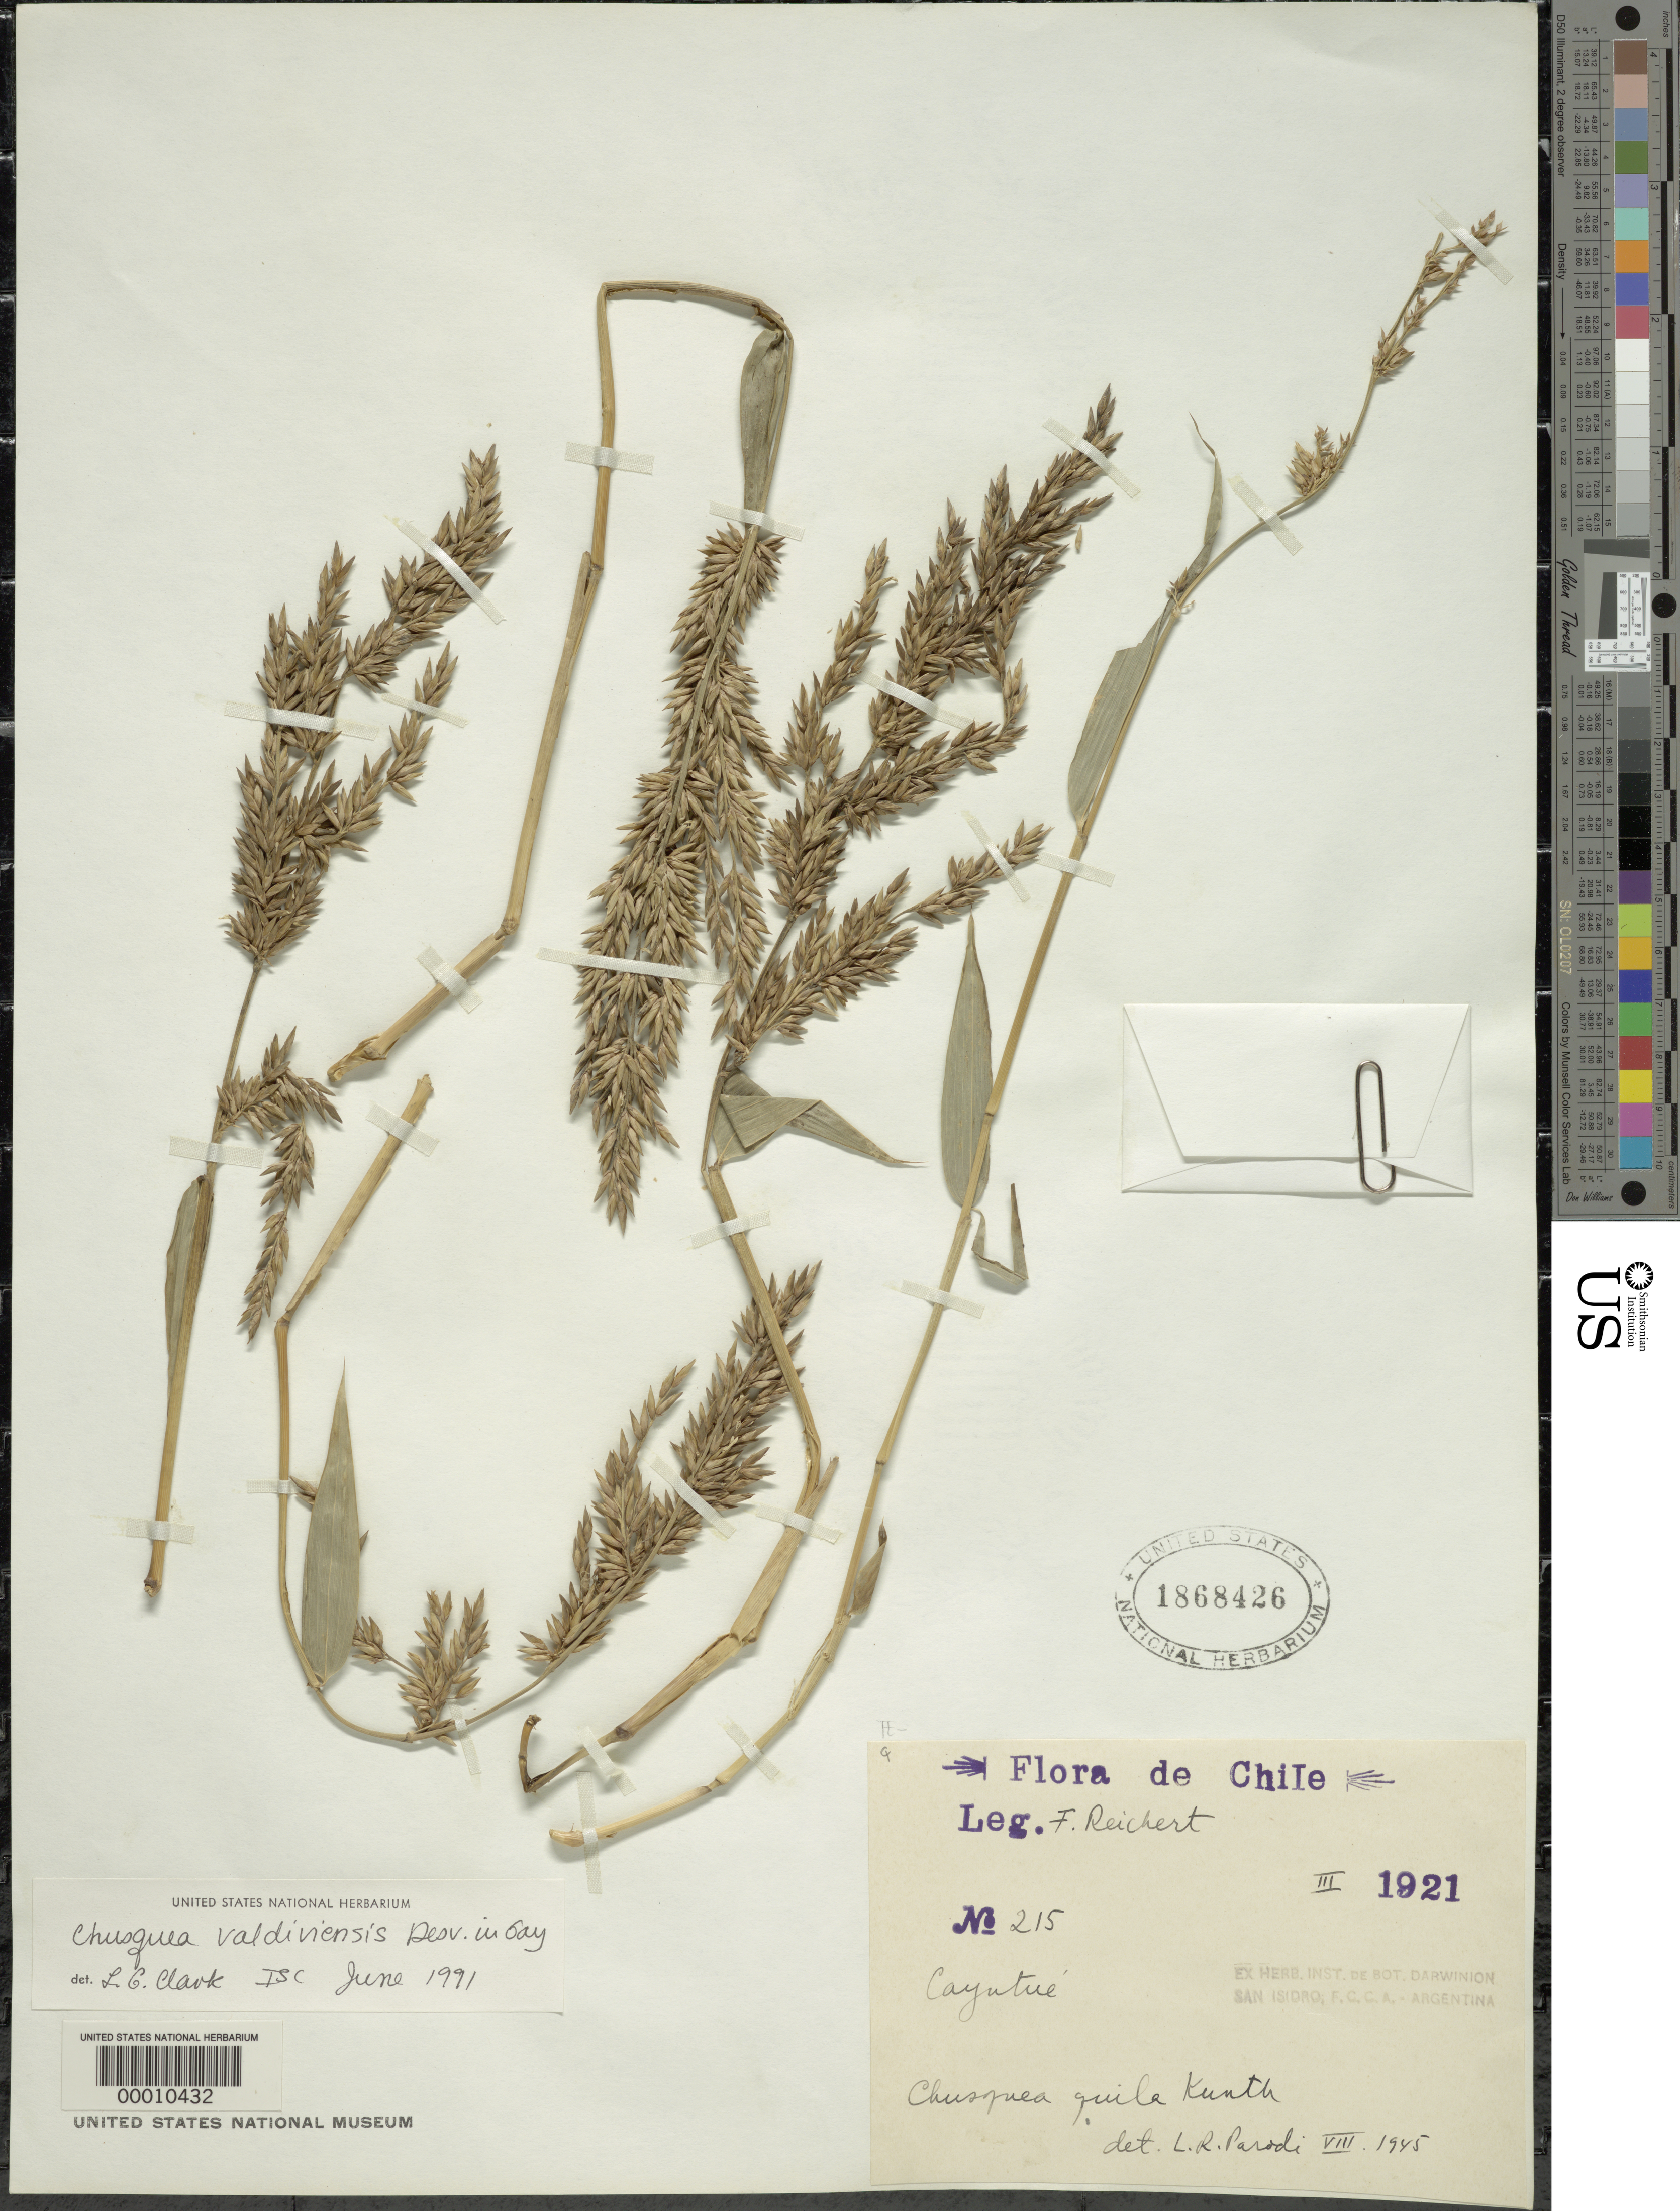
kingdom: Plantae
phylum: Tracheophyta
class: Liliopsida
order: Poales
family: Poaceae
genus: Chusquea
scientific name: Chusquea valdiviensis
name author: É. Desv. in Gay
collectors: F. Relchert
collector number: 215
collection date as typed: Mar 1921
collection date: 1921-03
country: Chile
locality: Cayutue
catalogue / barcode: US 1868426